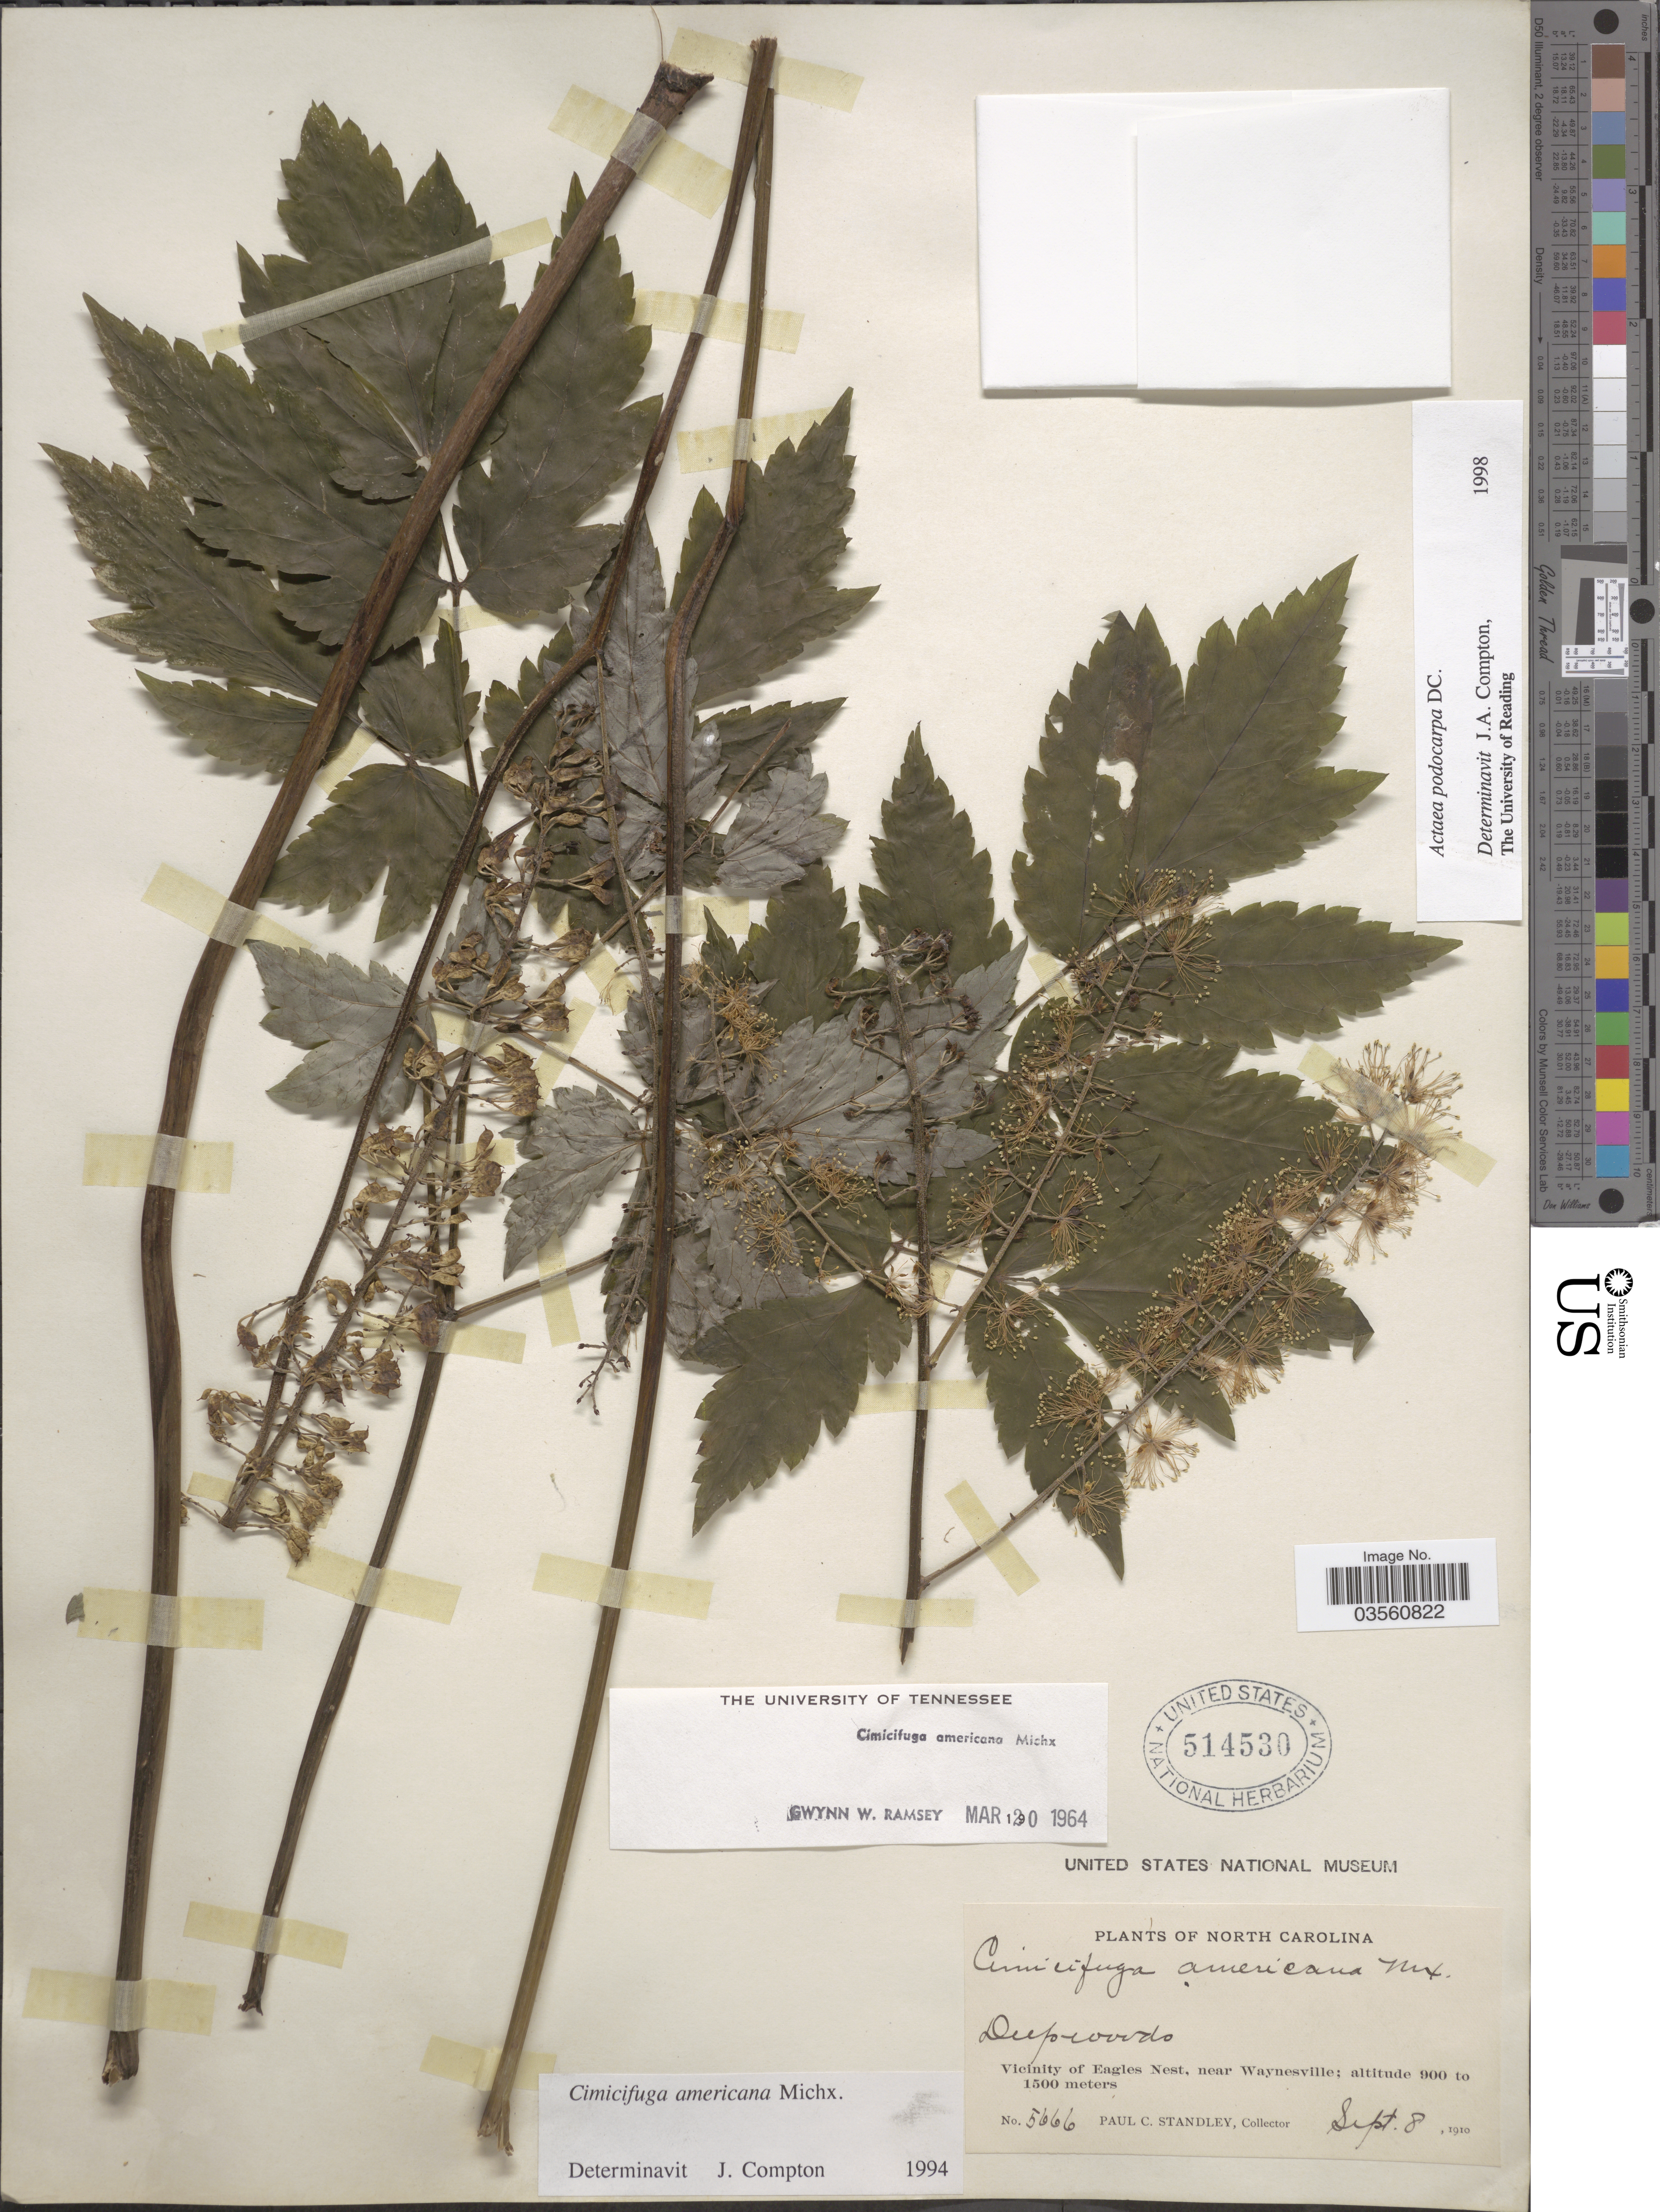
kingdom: Plantae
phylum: Tracheophyta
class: Magnoliopsida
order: Ranunculales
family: Ranunculaceae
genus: Actaea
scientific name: Actaea podocarpa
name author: DC.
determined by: Compton, J. A.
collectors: P. C. Standley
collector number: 5666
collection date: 1910-09-08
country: United States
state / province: North Carolina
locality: Vicinity of Eagles Nest, near Waynesville.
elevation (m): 900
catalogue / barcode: US 514530